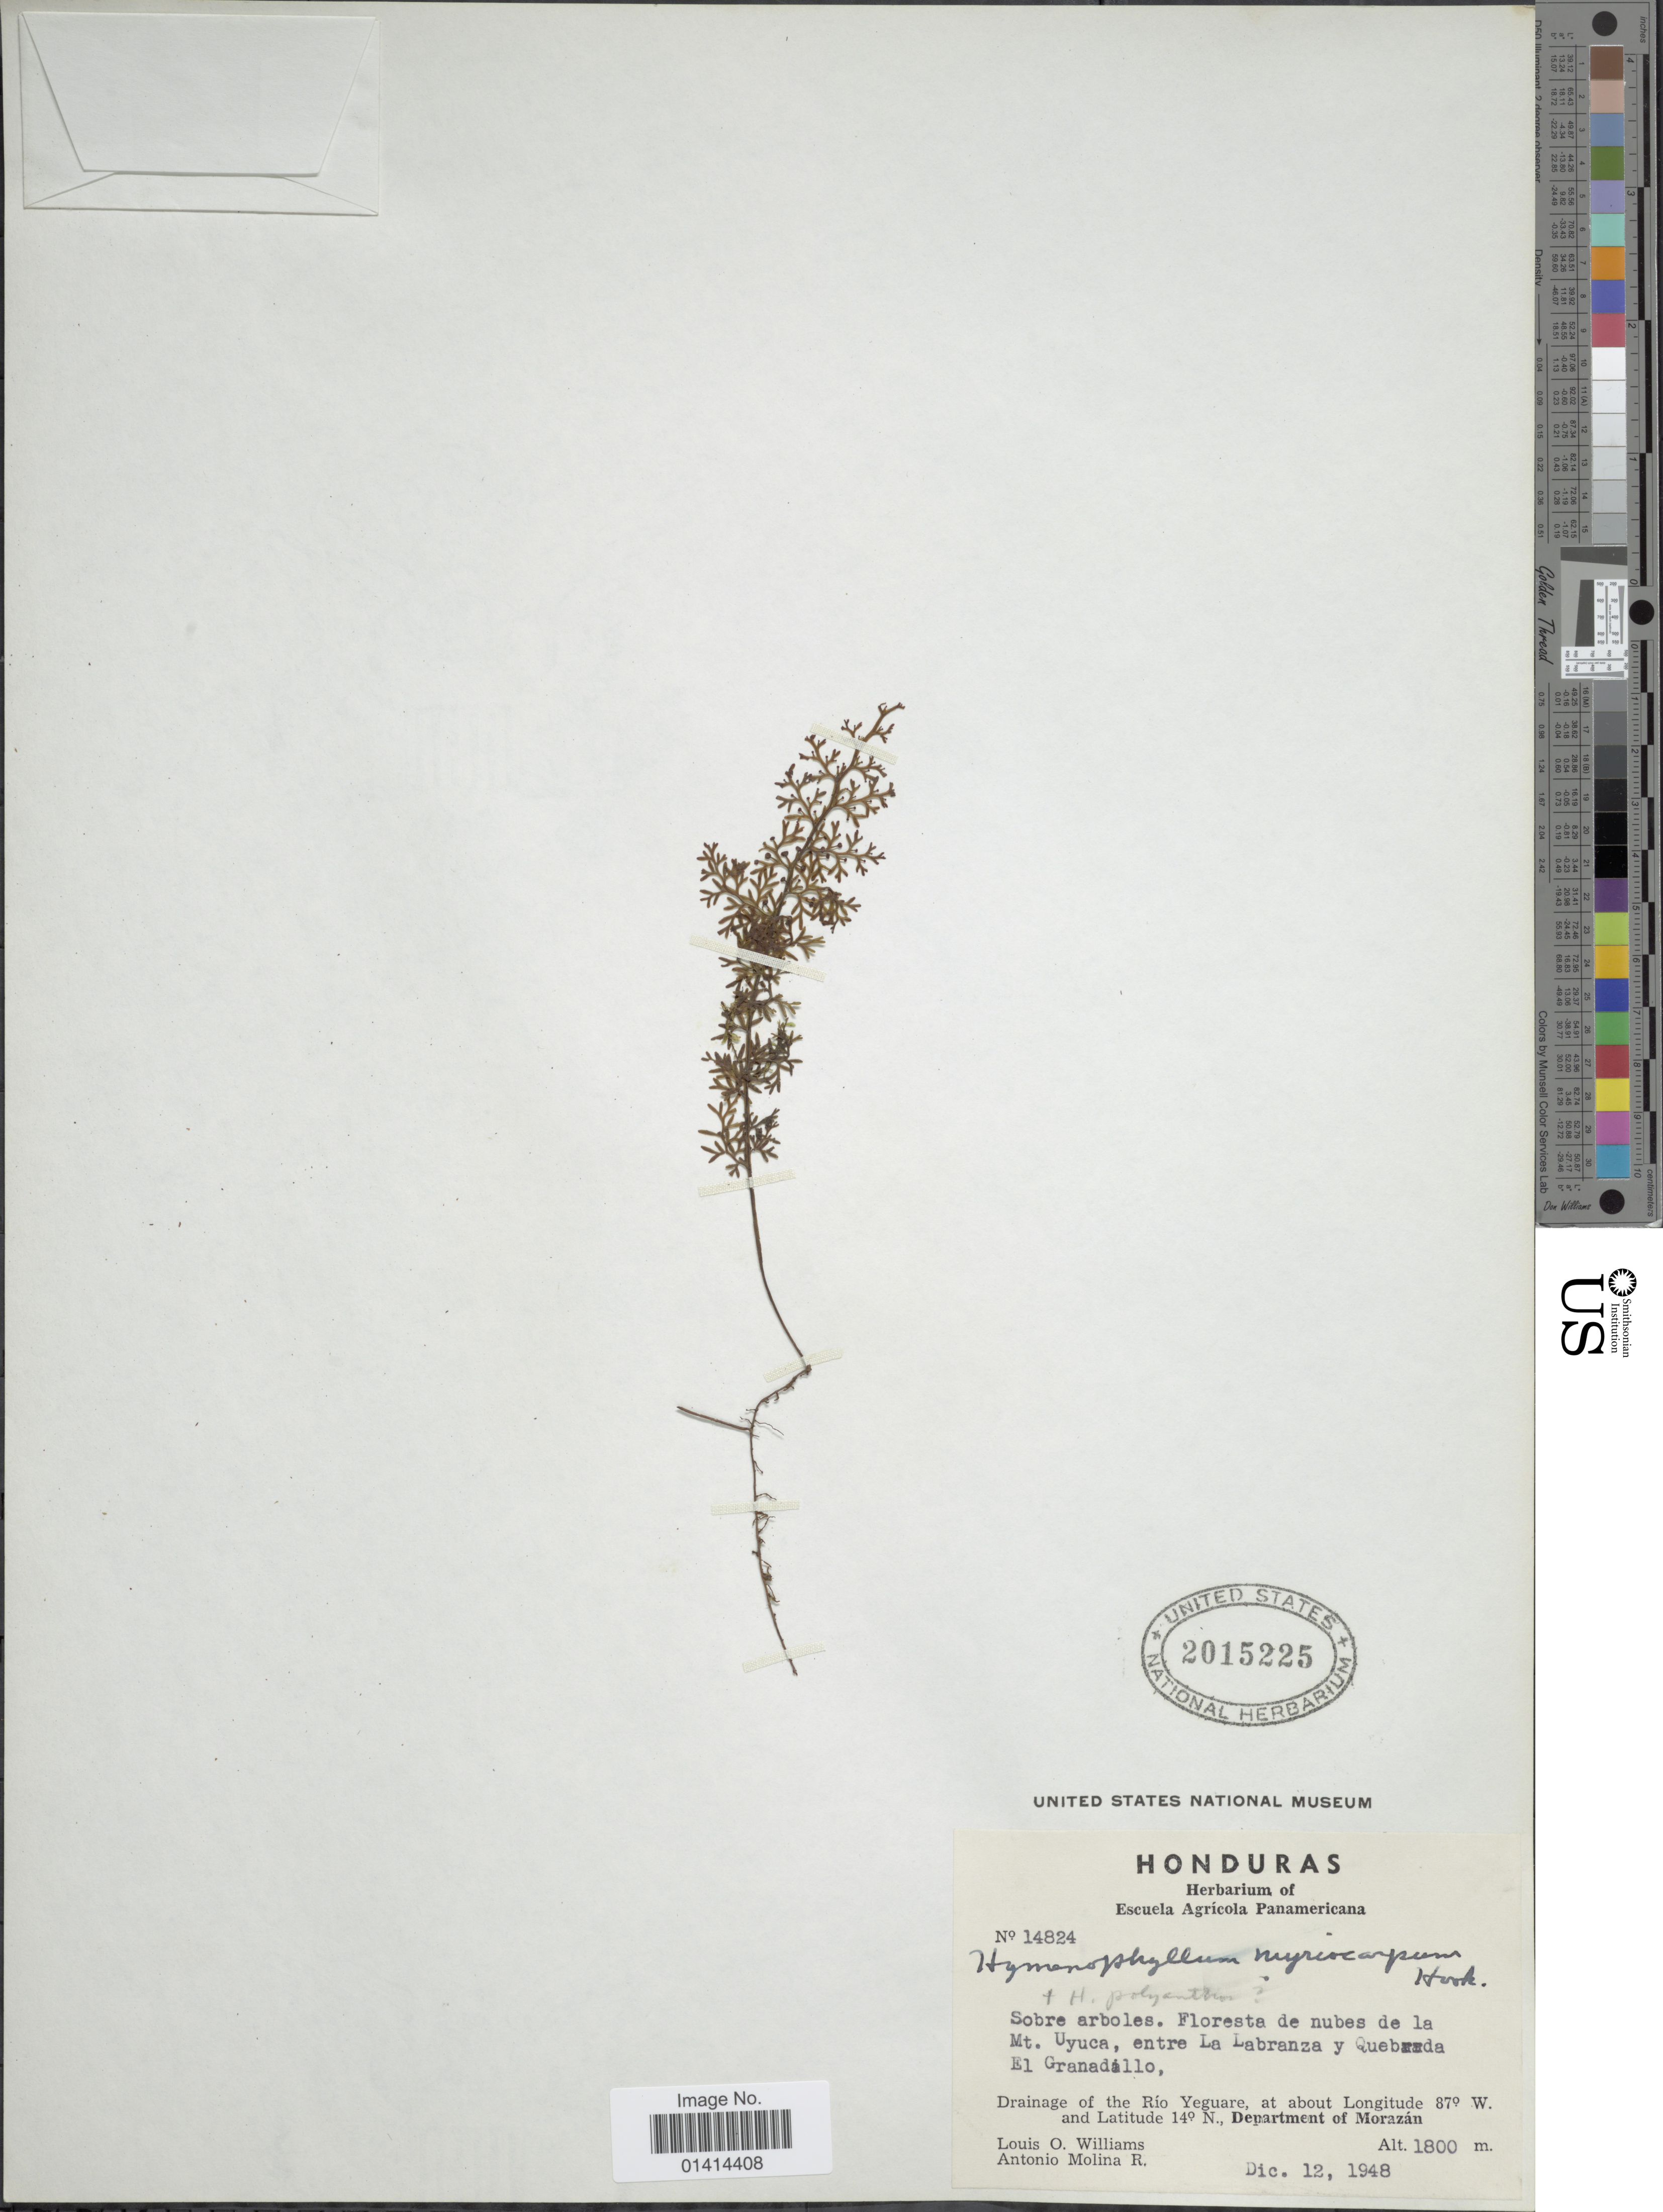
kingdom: Plantae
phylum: Tracheophyta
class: Polypodiopsida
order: Hymenophyllales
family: Hymenophyllaceae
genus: Hymenophyllum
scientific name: Hymenophyllum myriocarpum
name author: Hook.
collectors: L. O. Williams & A. Molina R.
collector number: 14824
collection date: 1948-12-12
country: Honduras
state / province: Fco. Morazán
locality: Floresta de nubes de la Mt Uyuca, entre La Labranza y Quebrada El Granadillo, Drainage of the Rio Yeguare, Department of Morazan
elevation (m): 1800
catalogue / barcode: US 2015225